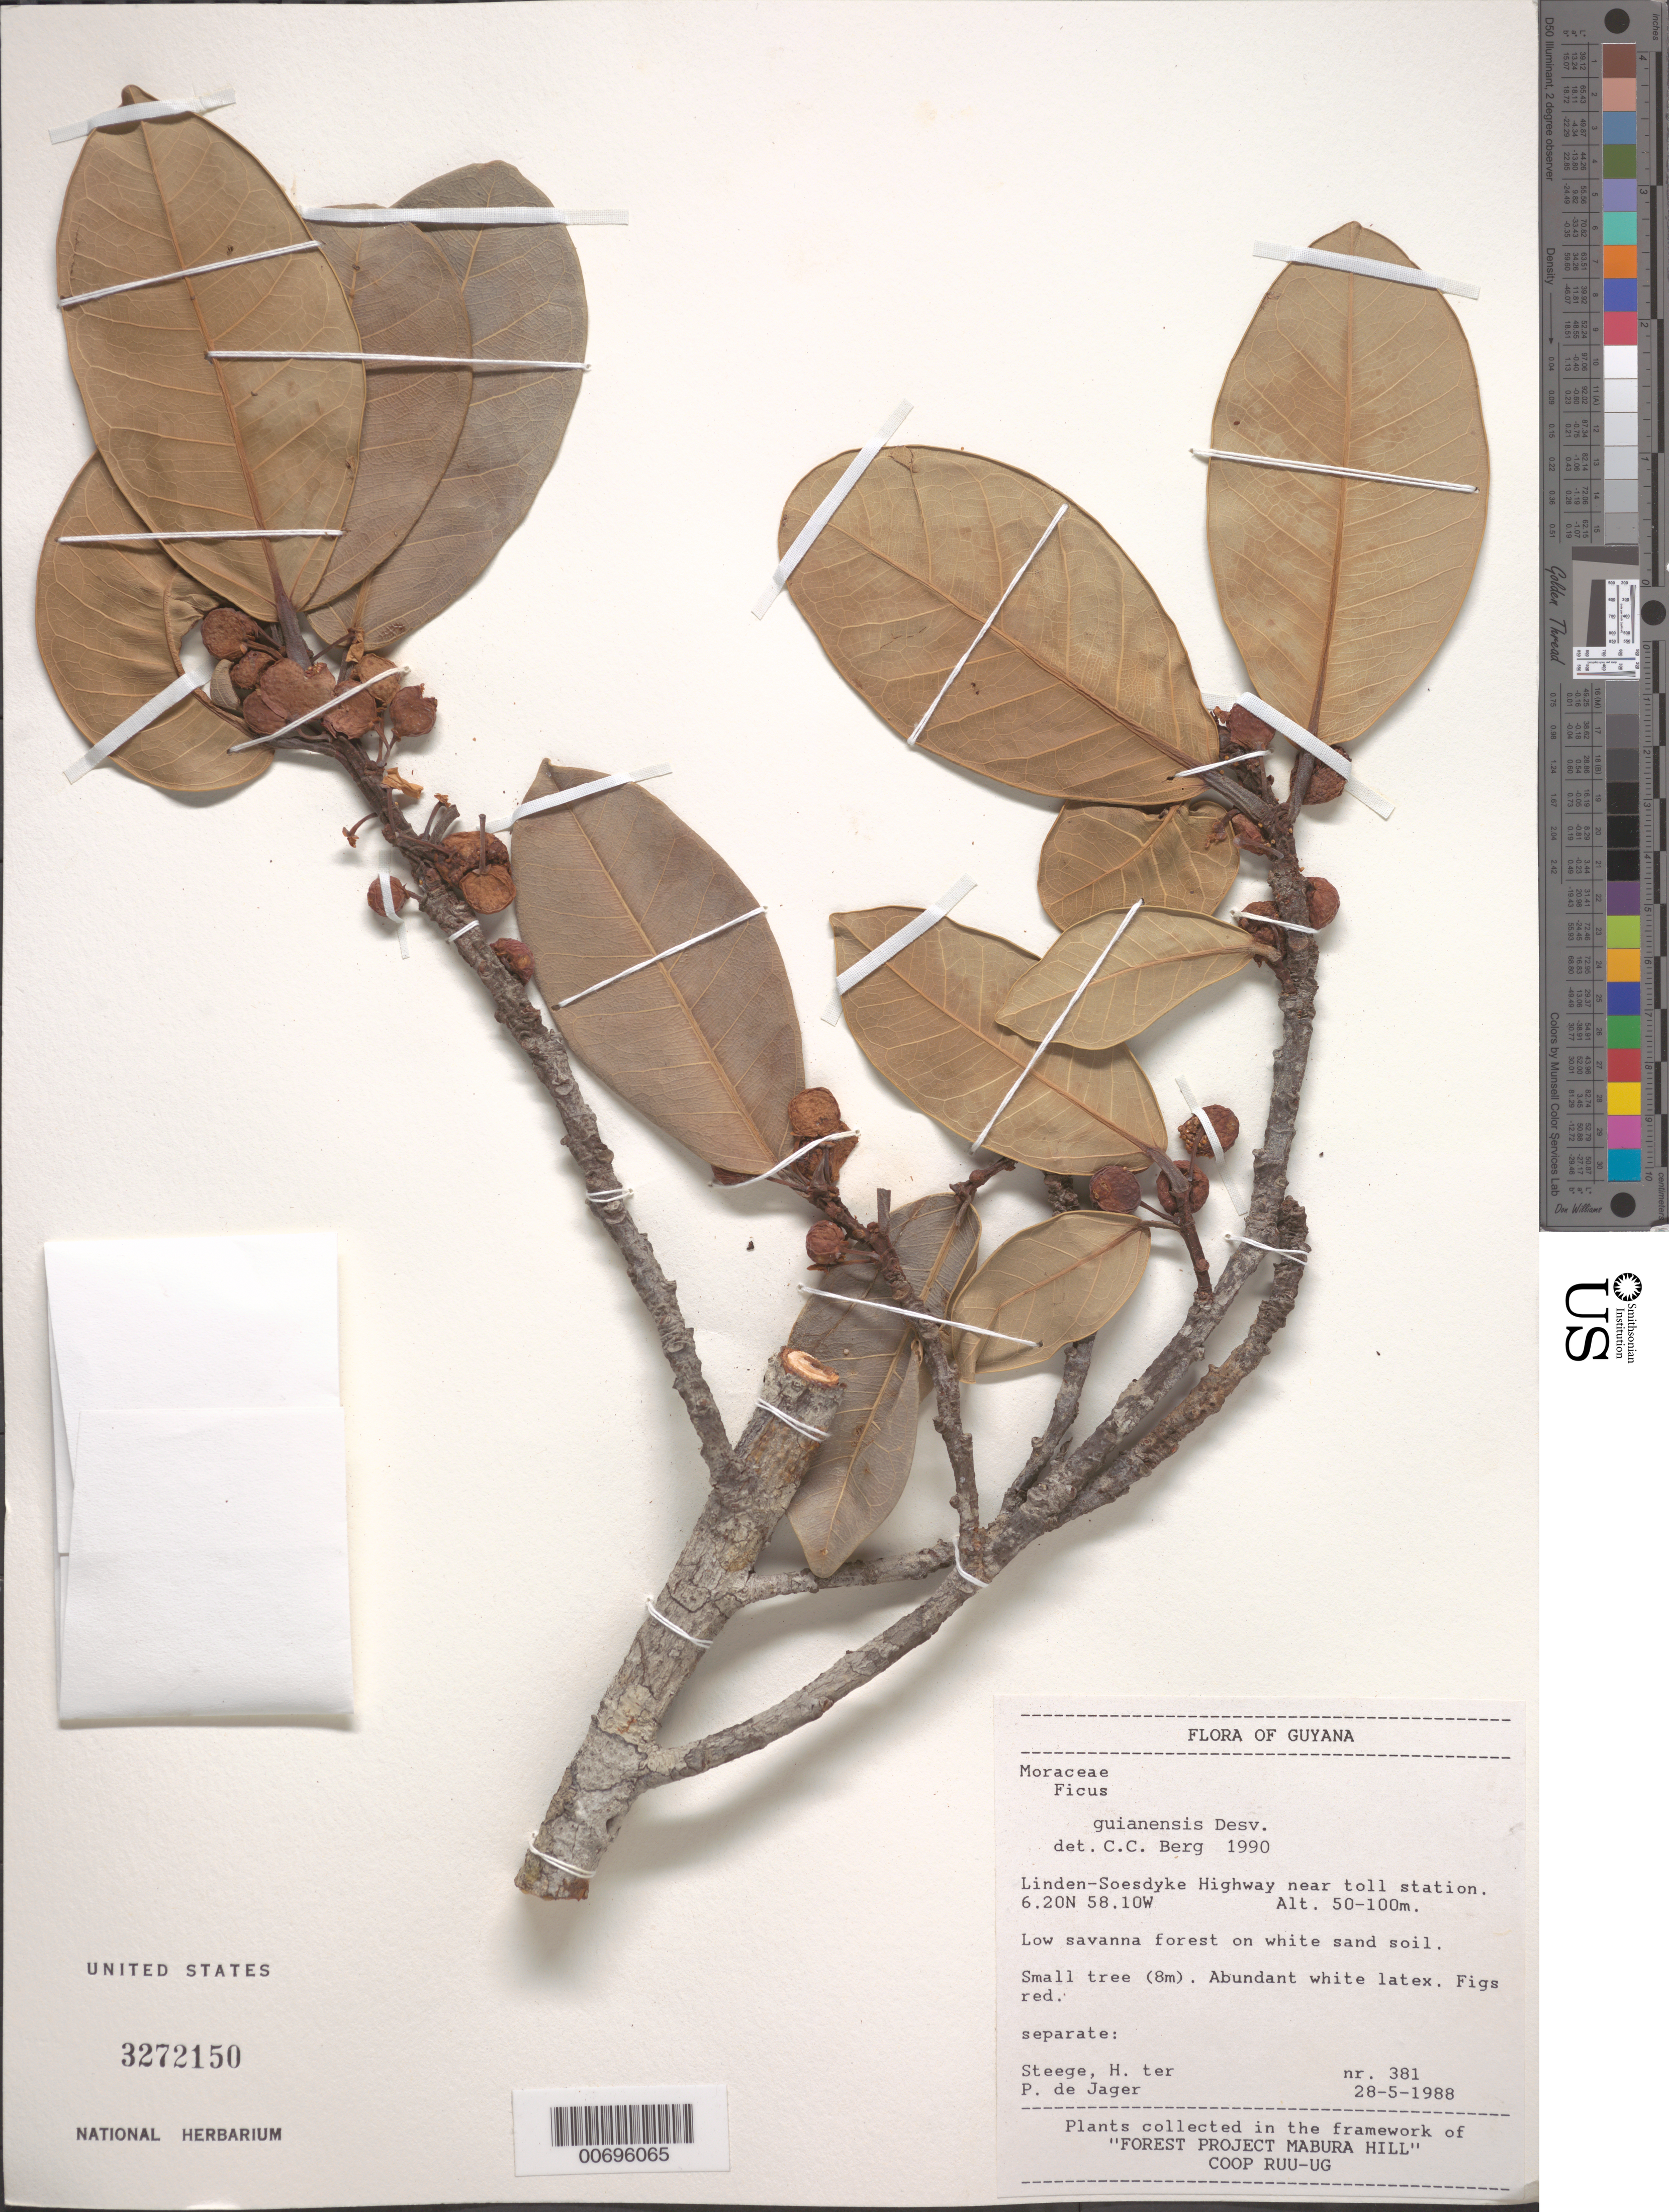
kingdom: Plantae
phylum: Tracheophyta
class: Magnoliopsida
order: Rosales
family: Moraceae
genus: Ficus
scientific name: Ficus guianensis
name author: Desv. ex Ham.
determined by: Berg, C. C.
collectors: H. ter Steege & P. De Jager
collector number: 381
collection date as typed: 28-May-88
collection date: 1988-05-28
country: Guyana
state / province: U. Demerara-Berbice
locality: Linden-Soesdyke Highway near toll station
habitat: Low savanna forest on white sand soil;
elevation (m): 50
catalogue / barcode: US 3272150